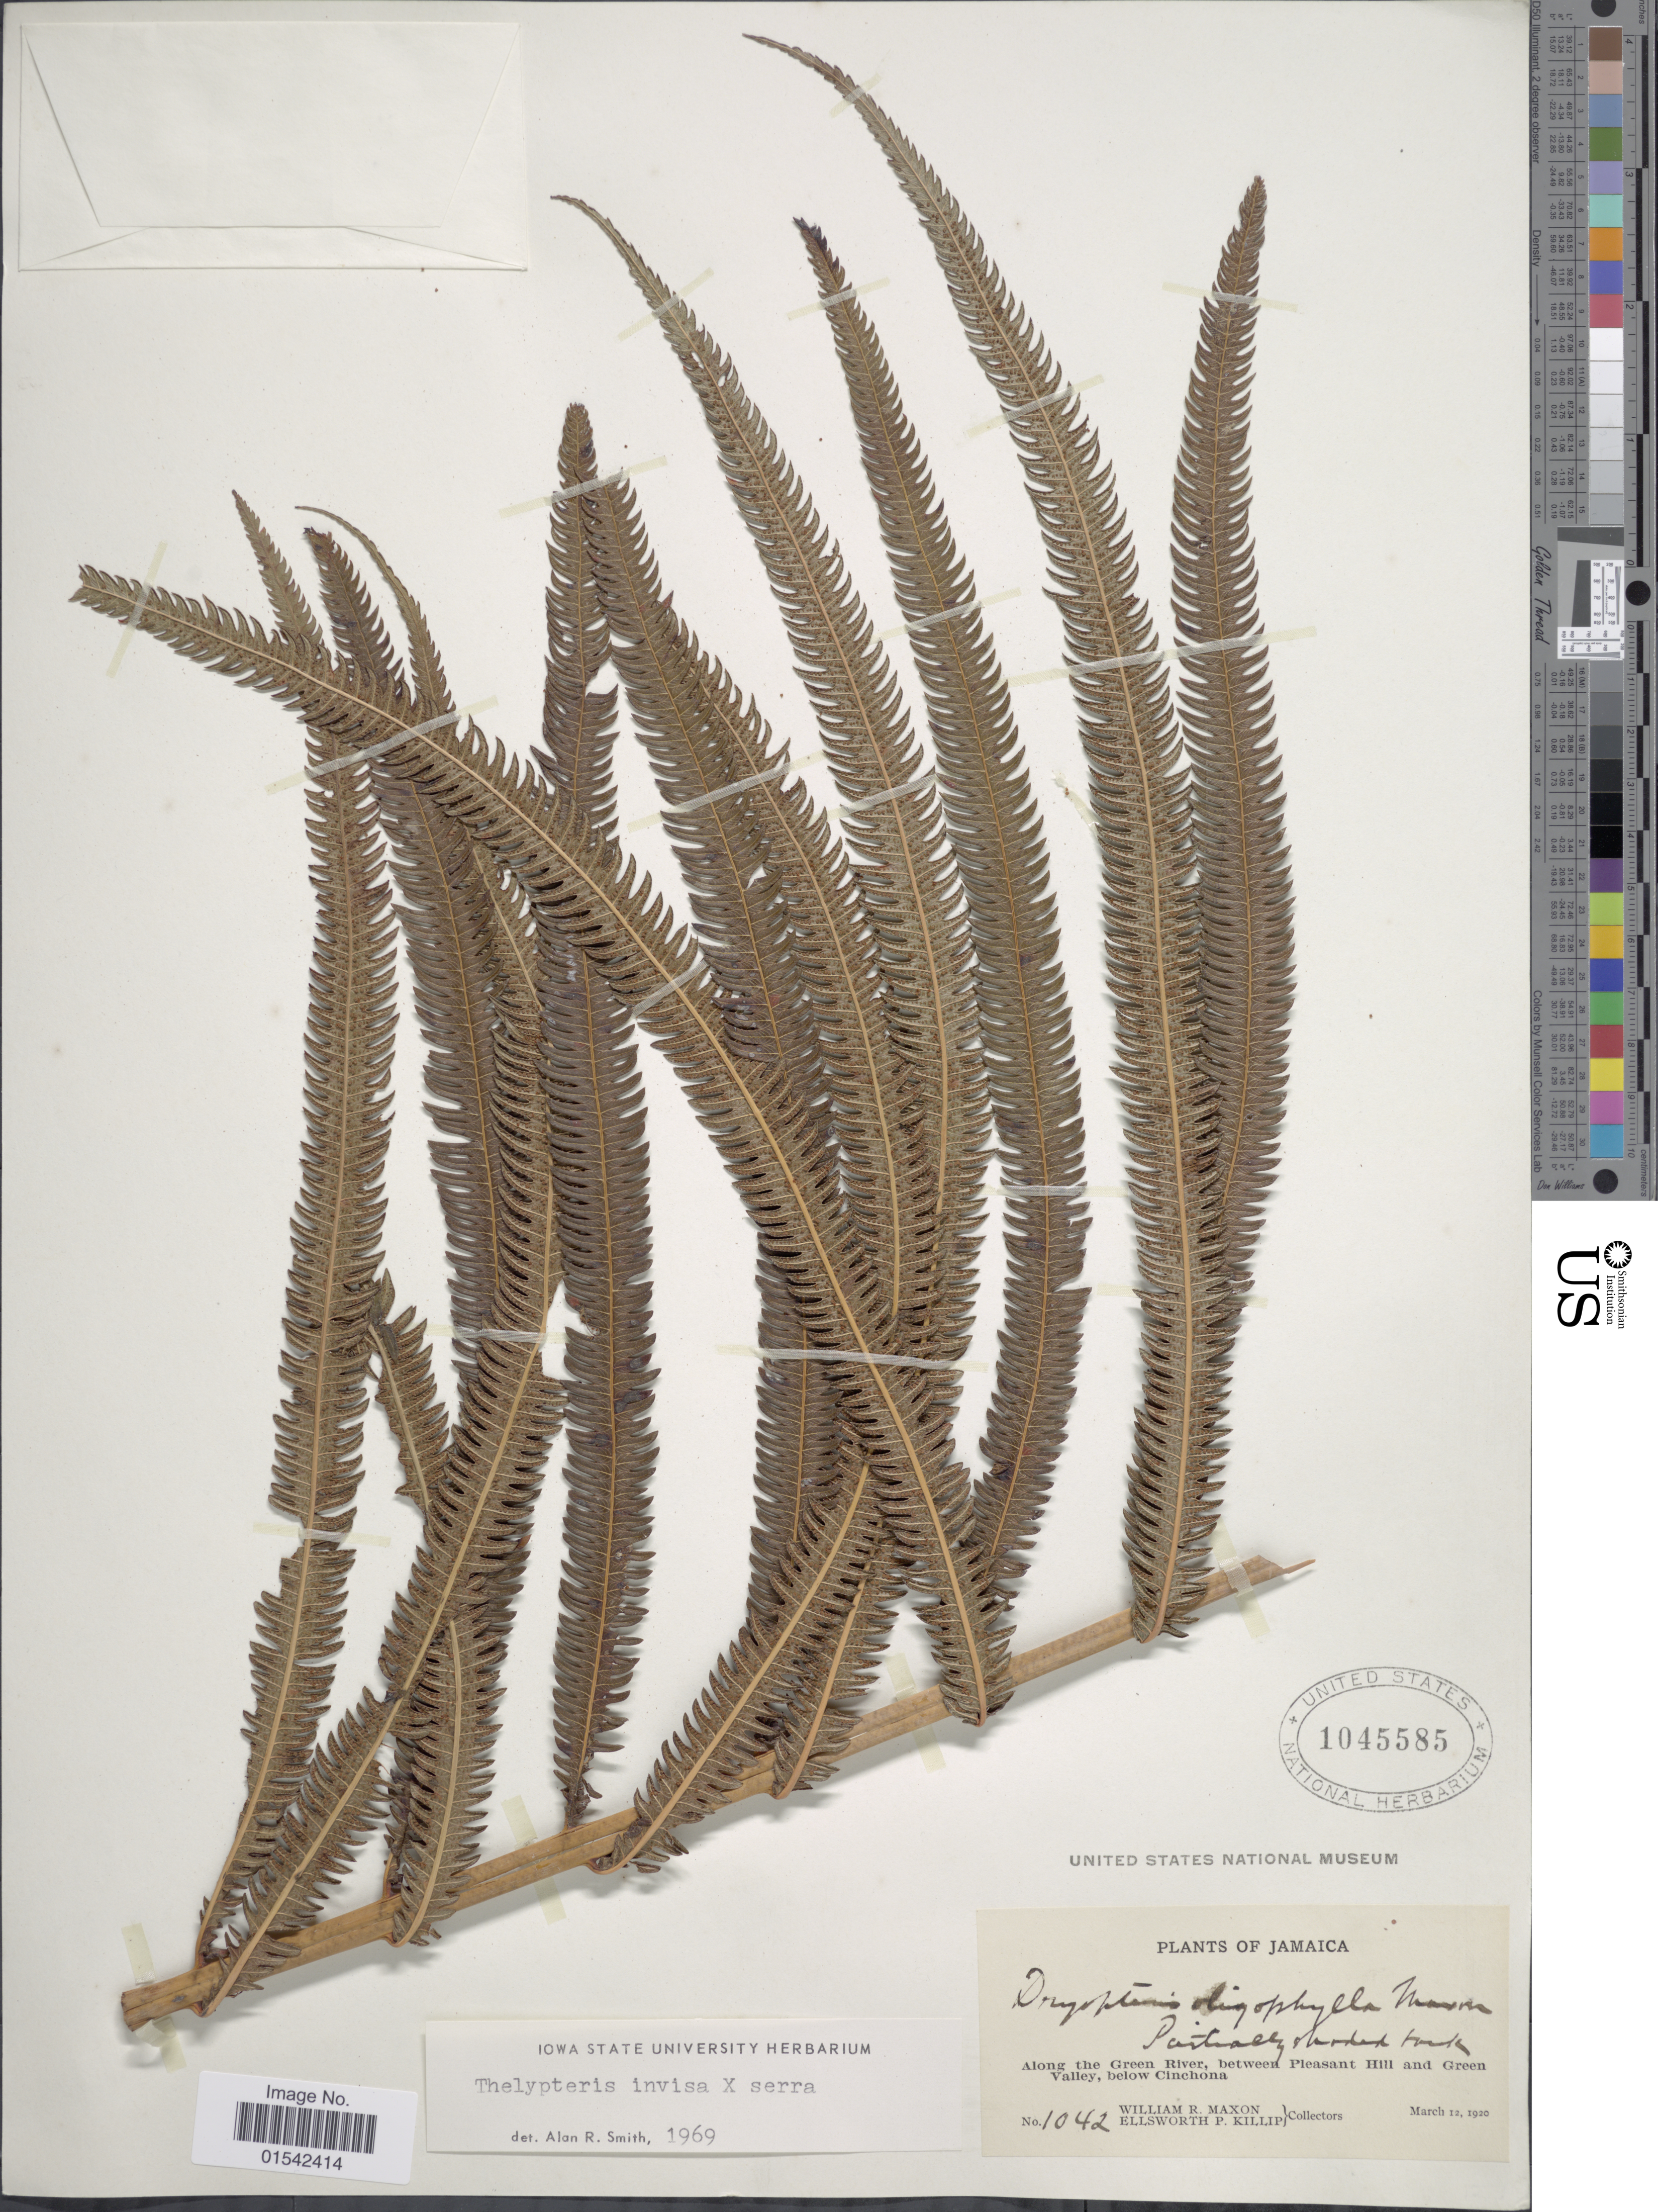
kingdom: Plantae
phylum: Tracheophyta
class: Polypodiopsida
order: Polypodiales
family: Thelypteridaceae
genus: Cyclosorus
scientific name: x C. serra (Sw.) Farw.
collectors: W. R. Maxon & E. P. Killip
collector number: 1042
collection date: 1920-03-12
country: Jamaica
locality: Along the Green River, between Pleasant Hill and Green Valley, below Cinchona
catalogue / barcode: US 1045585